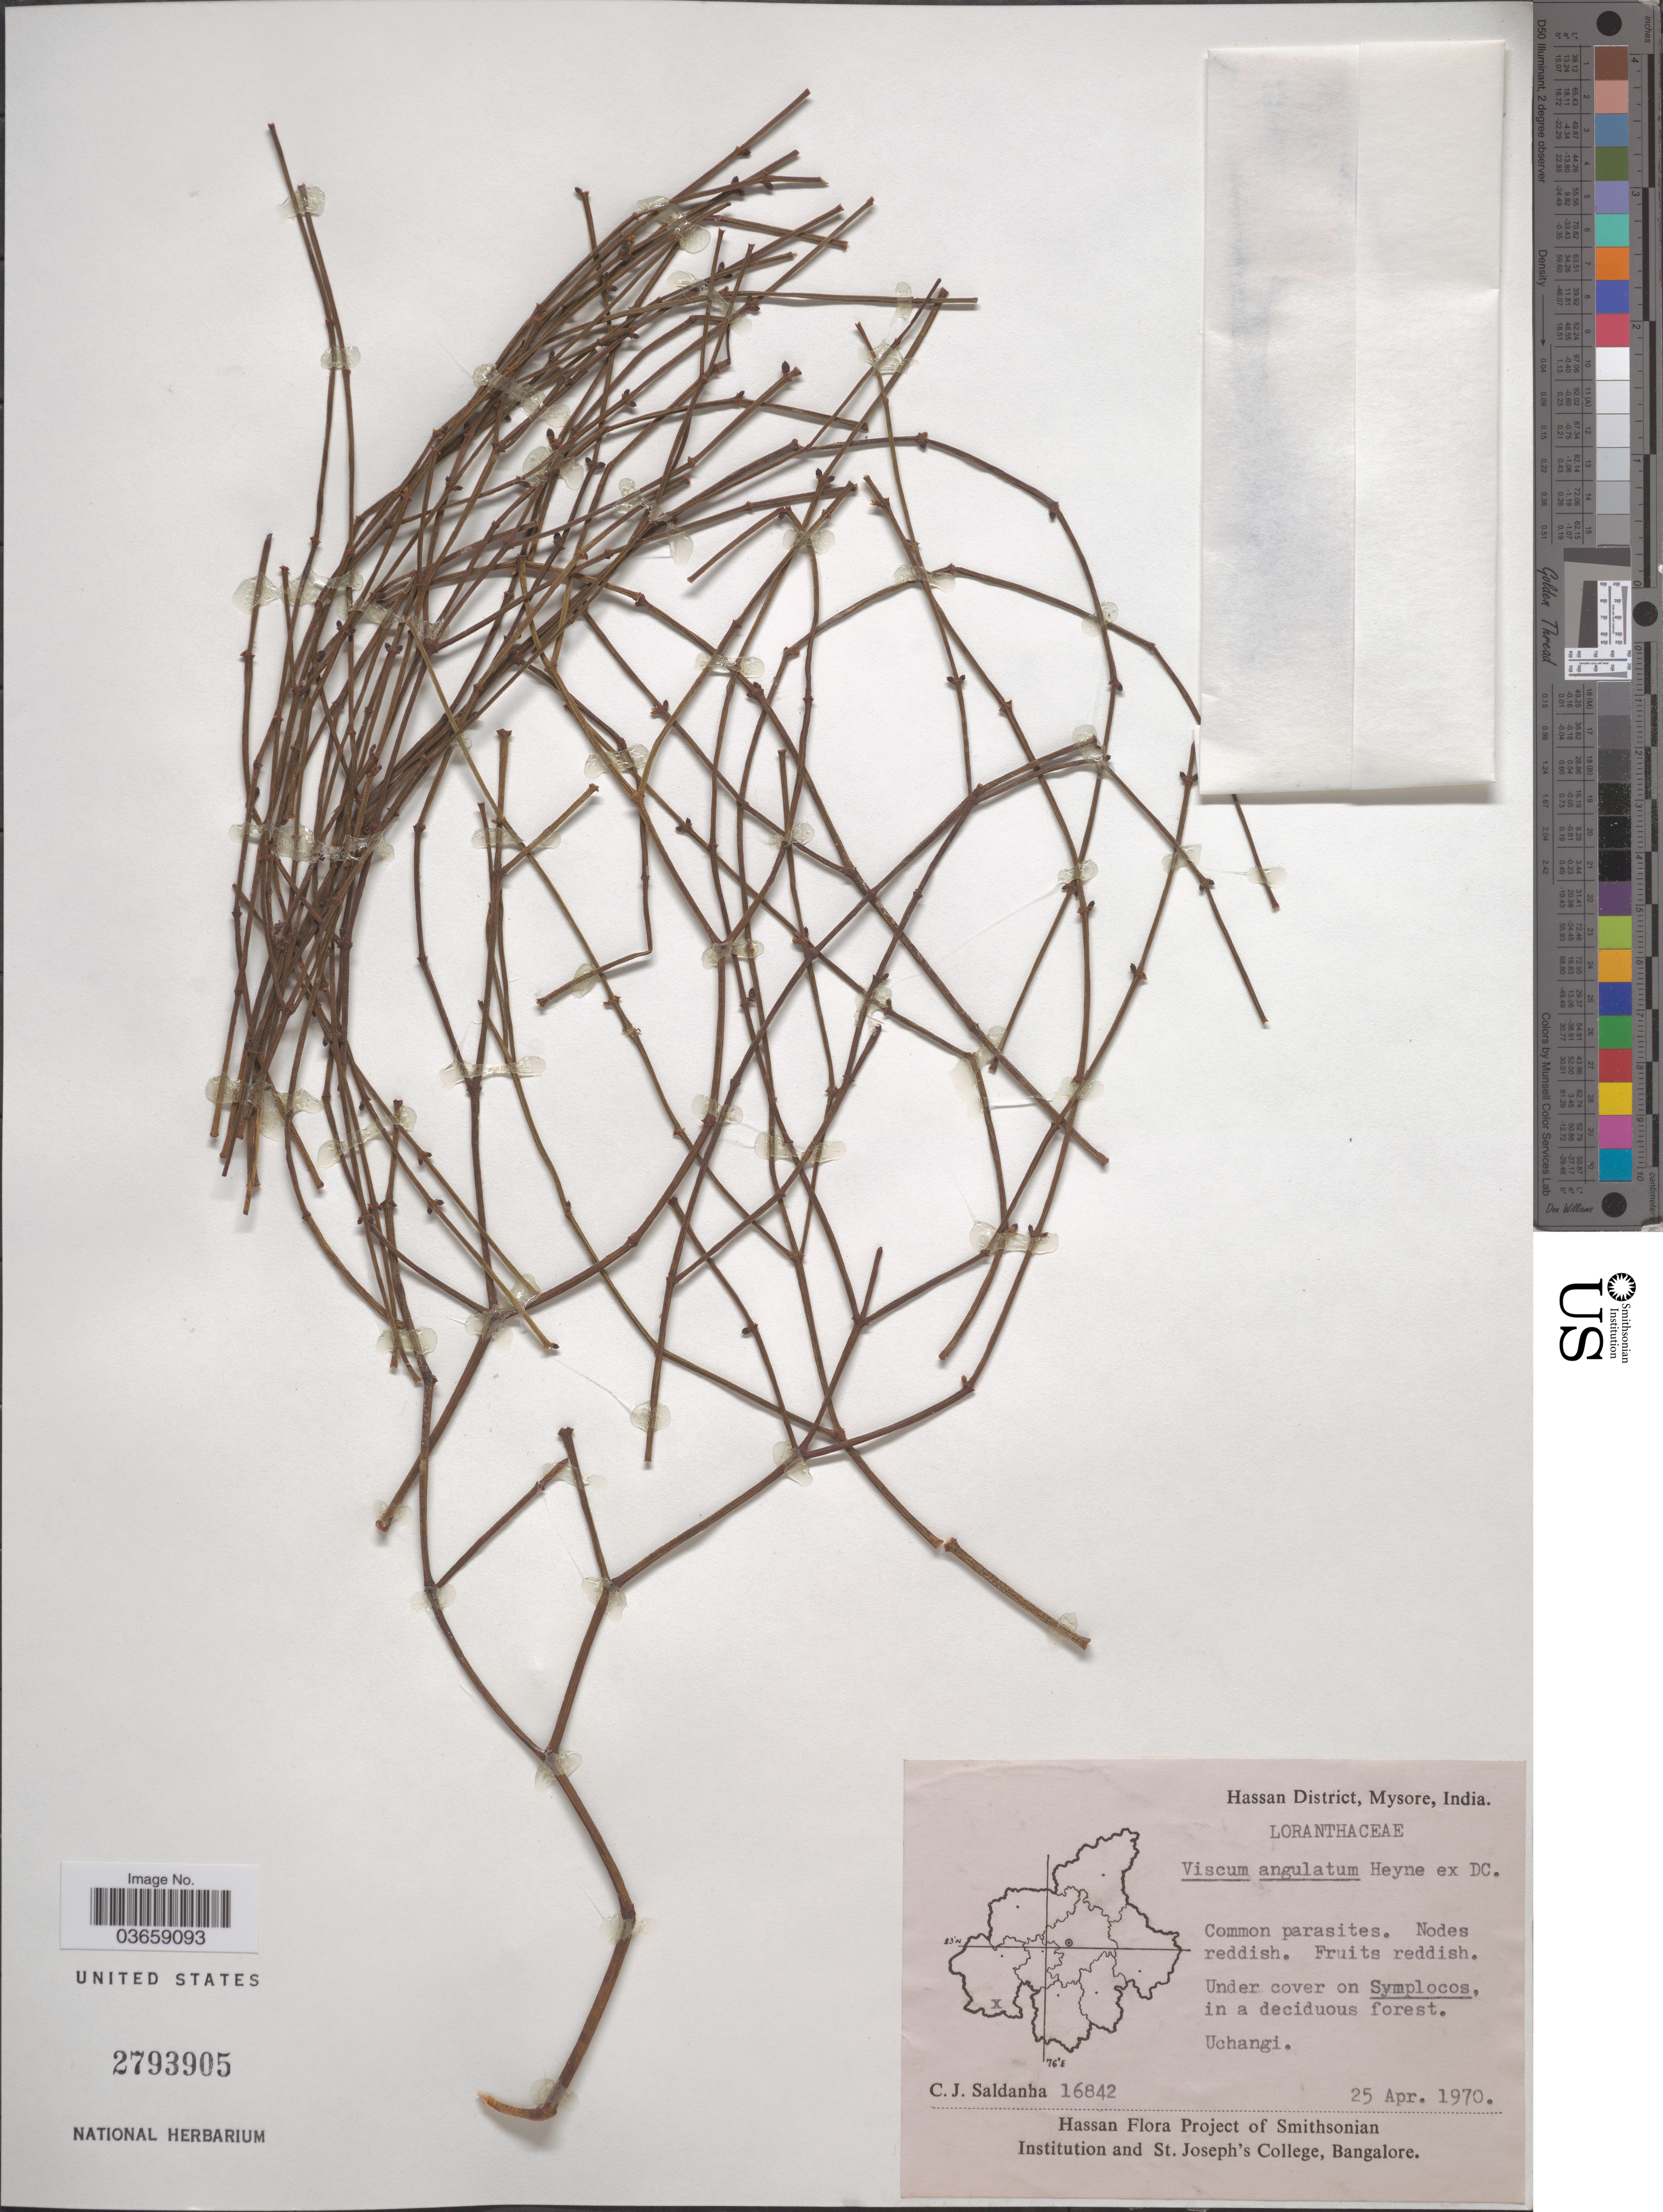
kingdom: Plantae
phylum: Tracheophyta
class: Magnoliopsida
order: Santalales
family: Viscaceae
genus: Viscum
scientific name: Viscum angulatum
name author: B. Heyne ex DC.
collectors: C. J. Saldanha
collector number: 16842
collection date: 1970-04-25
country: India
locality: Hassan District, Mysore. Uchangi.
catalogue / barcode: US 2793905